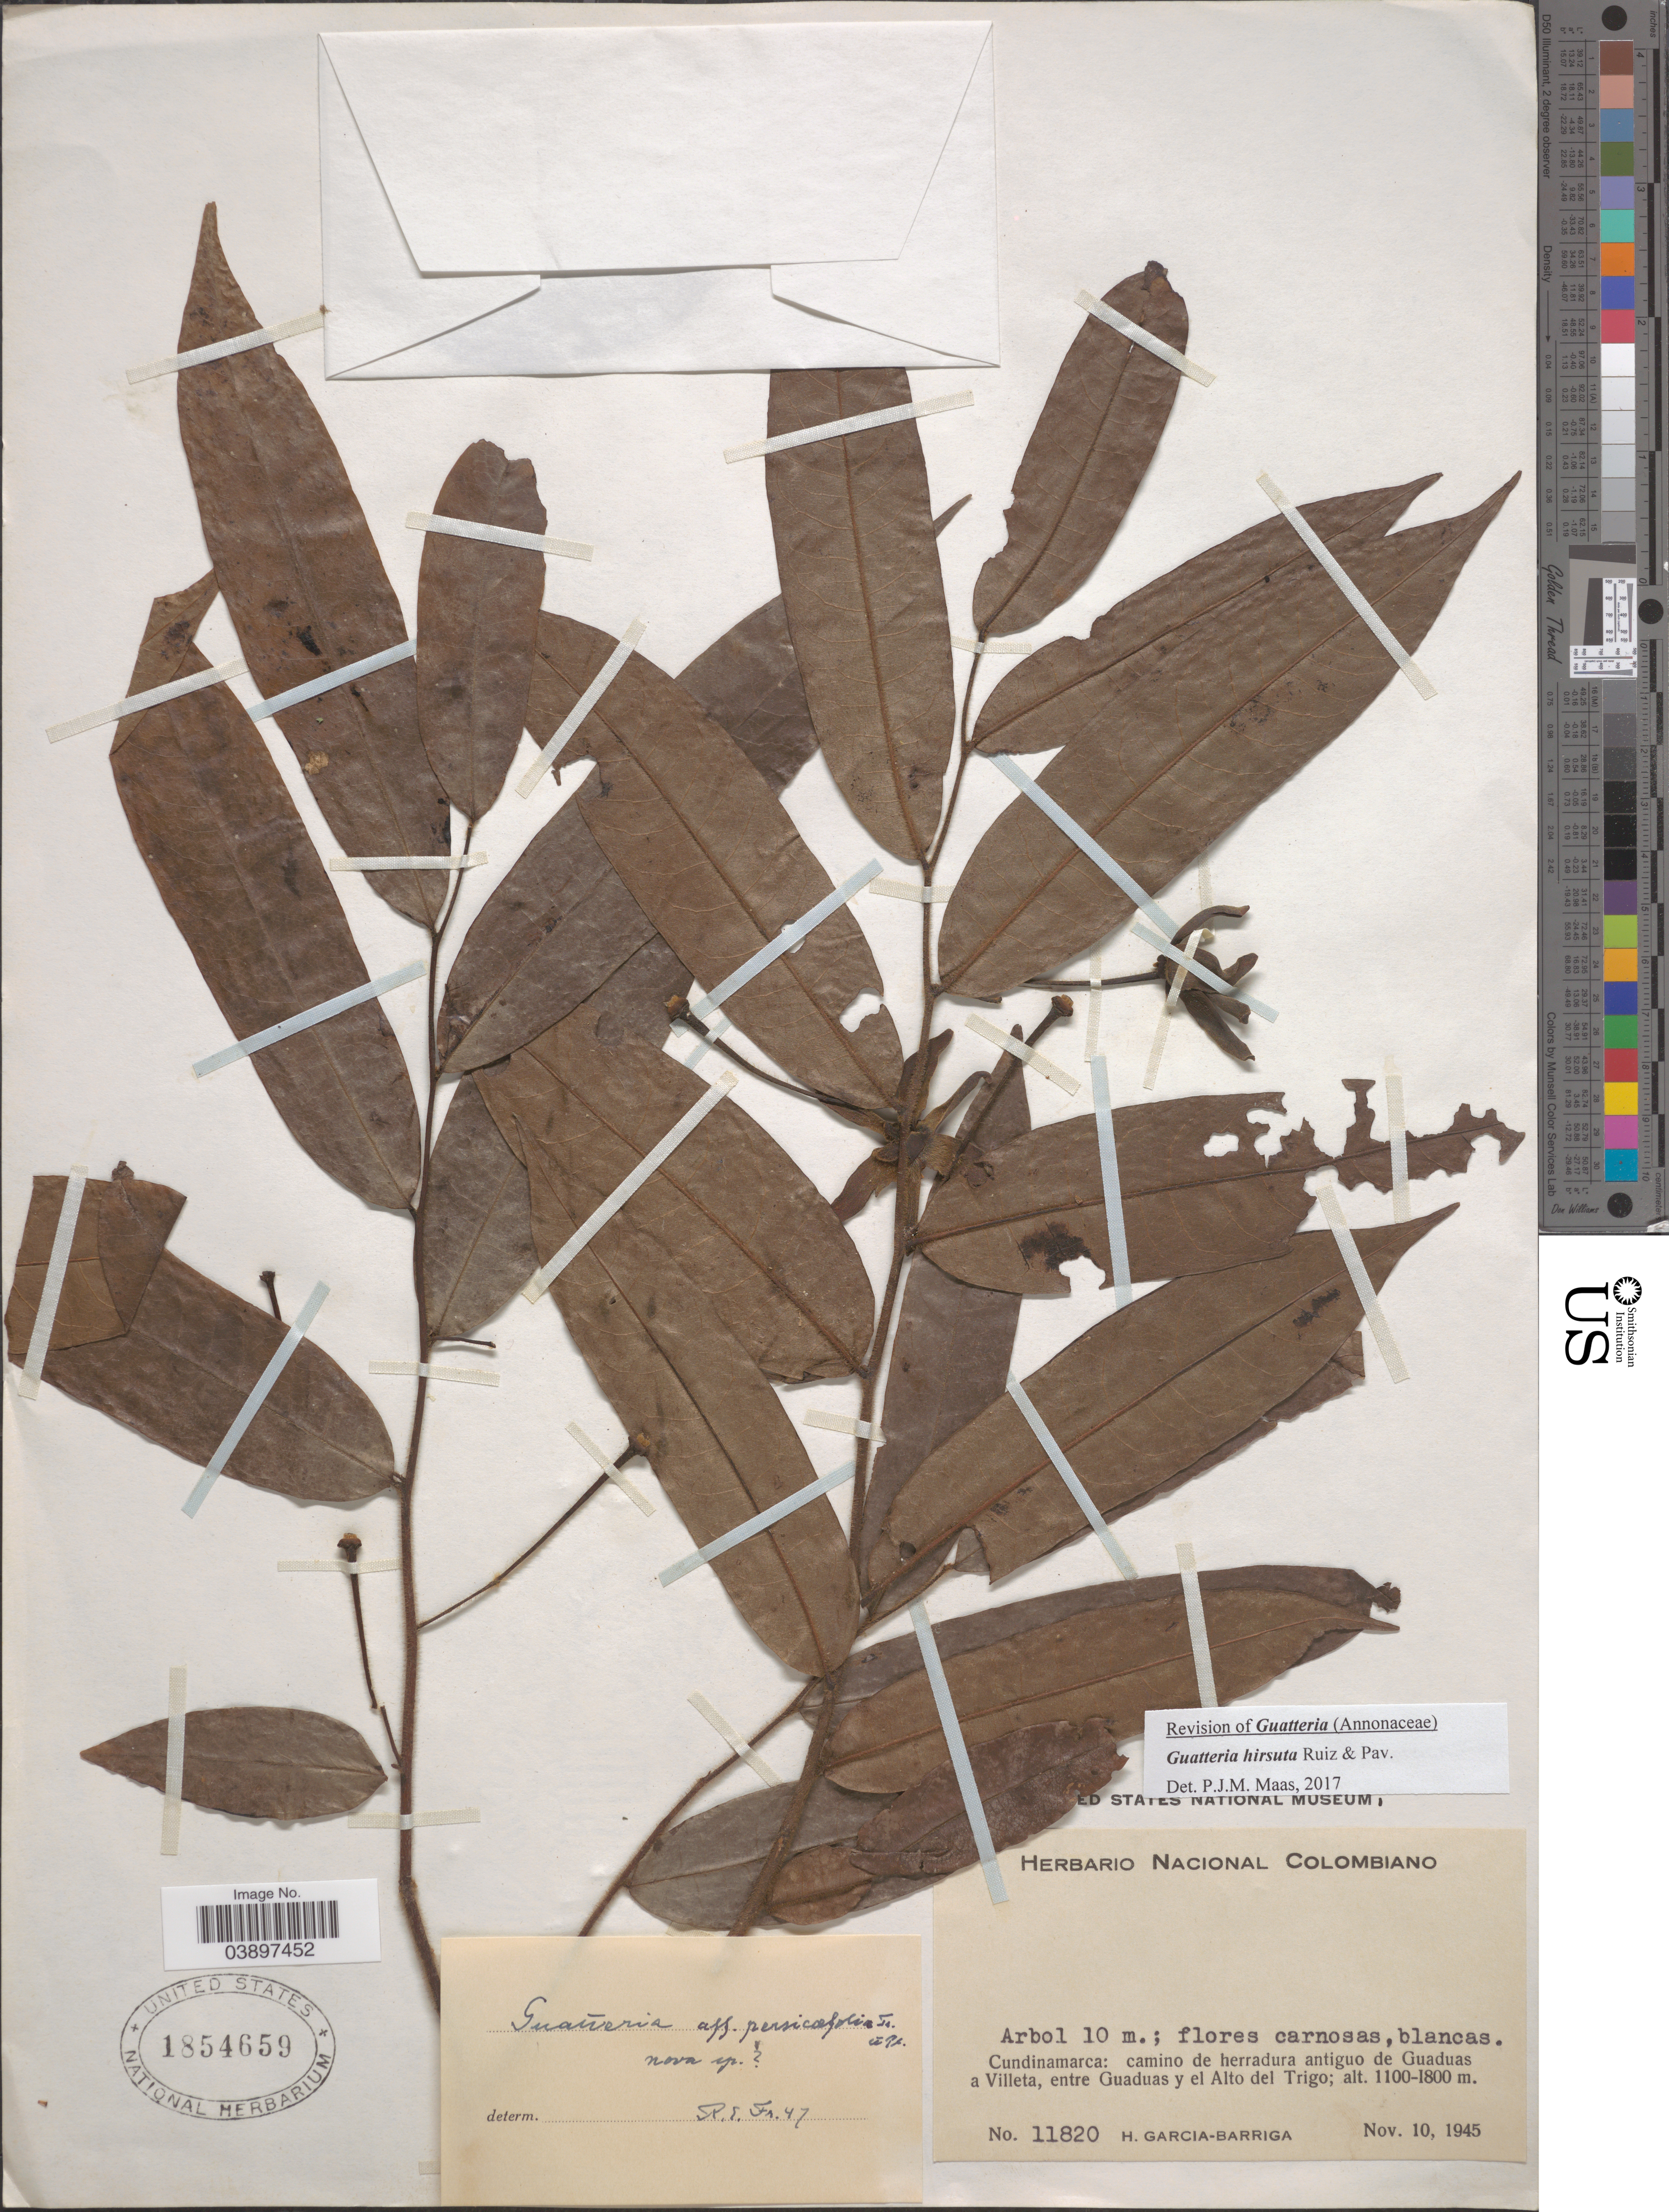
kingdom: Plantae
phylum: Tracheophyta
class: Magnoliopsida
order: Magnoliales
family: Annonaceae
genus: Guatteria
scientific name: Guatteria hirsuta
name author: Ruiz & Pav.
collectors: H. García Barriga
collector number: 11820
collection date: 1945-11-10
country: Colombia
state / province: Cundinamarca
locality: Camino de herradura antiguo de Guaduas a Villeta, entre Guaduas y el Alto del Trigo.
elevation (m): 1100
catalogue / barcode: US 1854659